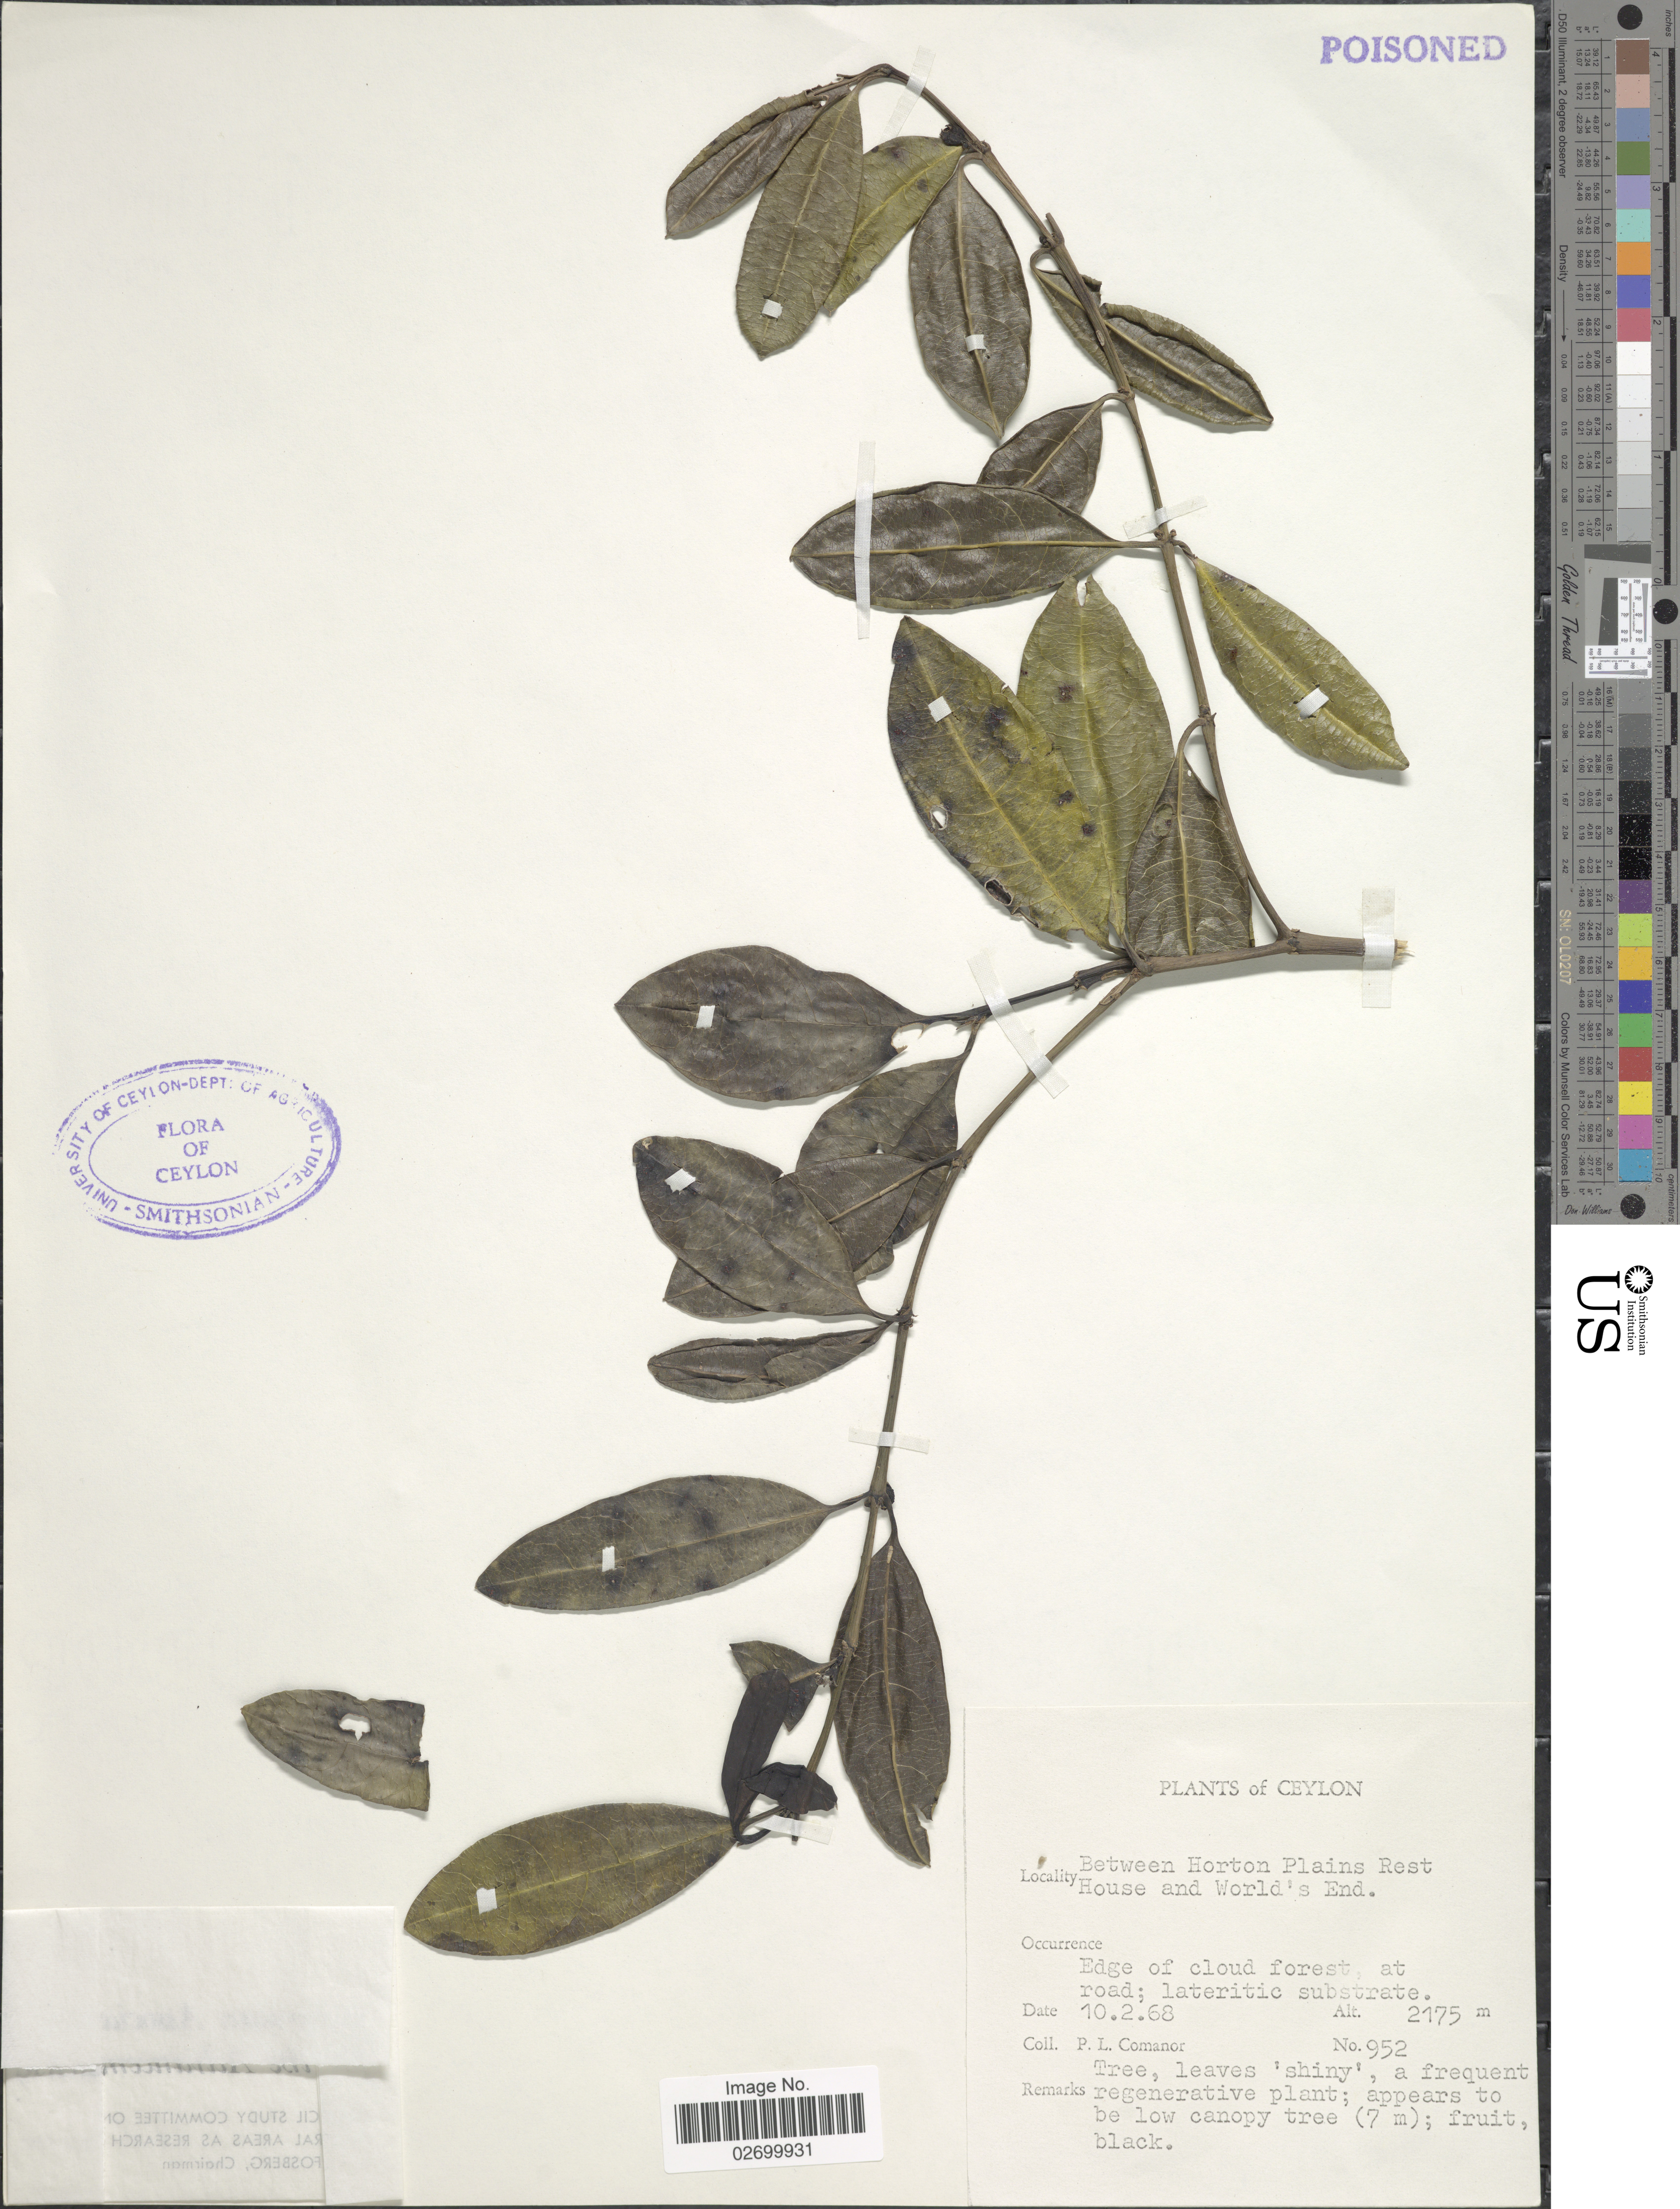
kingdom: Plantae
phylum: Tracheophyta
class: Magnoliopsida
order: Gentianales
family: Rubiaceae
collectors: P. Comanor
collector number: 952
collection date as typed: Transcribed d/m/y: 10/2/68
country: Sri Lanka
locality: Ceylon, Between Horton Plains Rest House and World's End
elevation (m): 2175